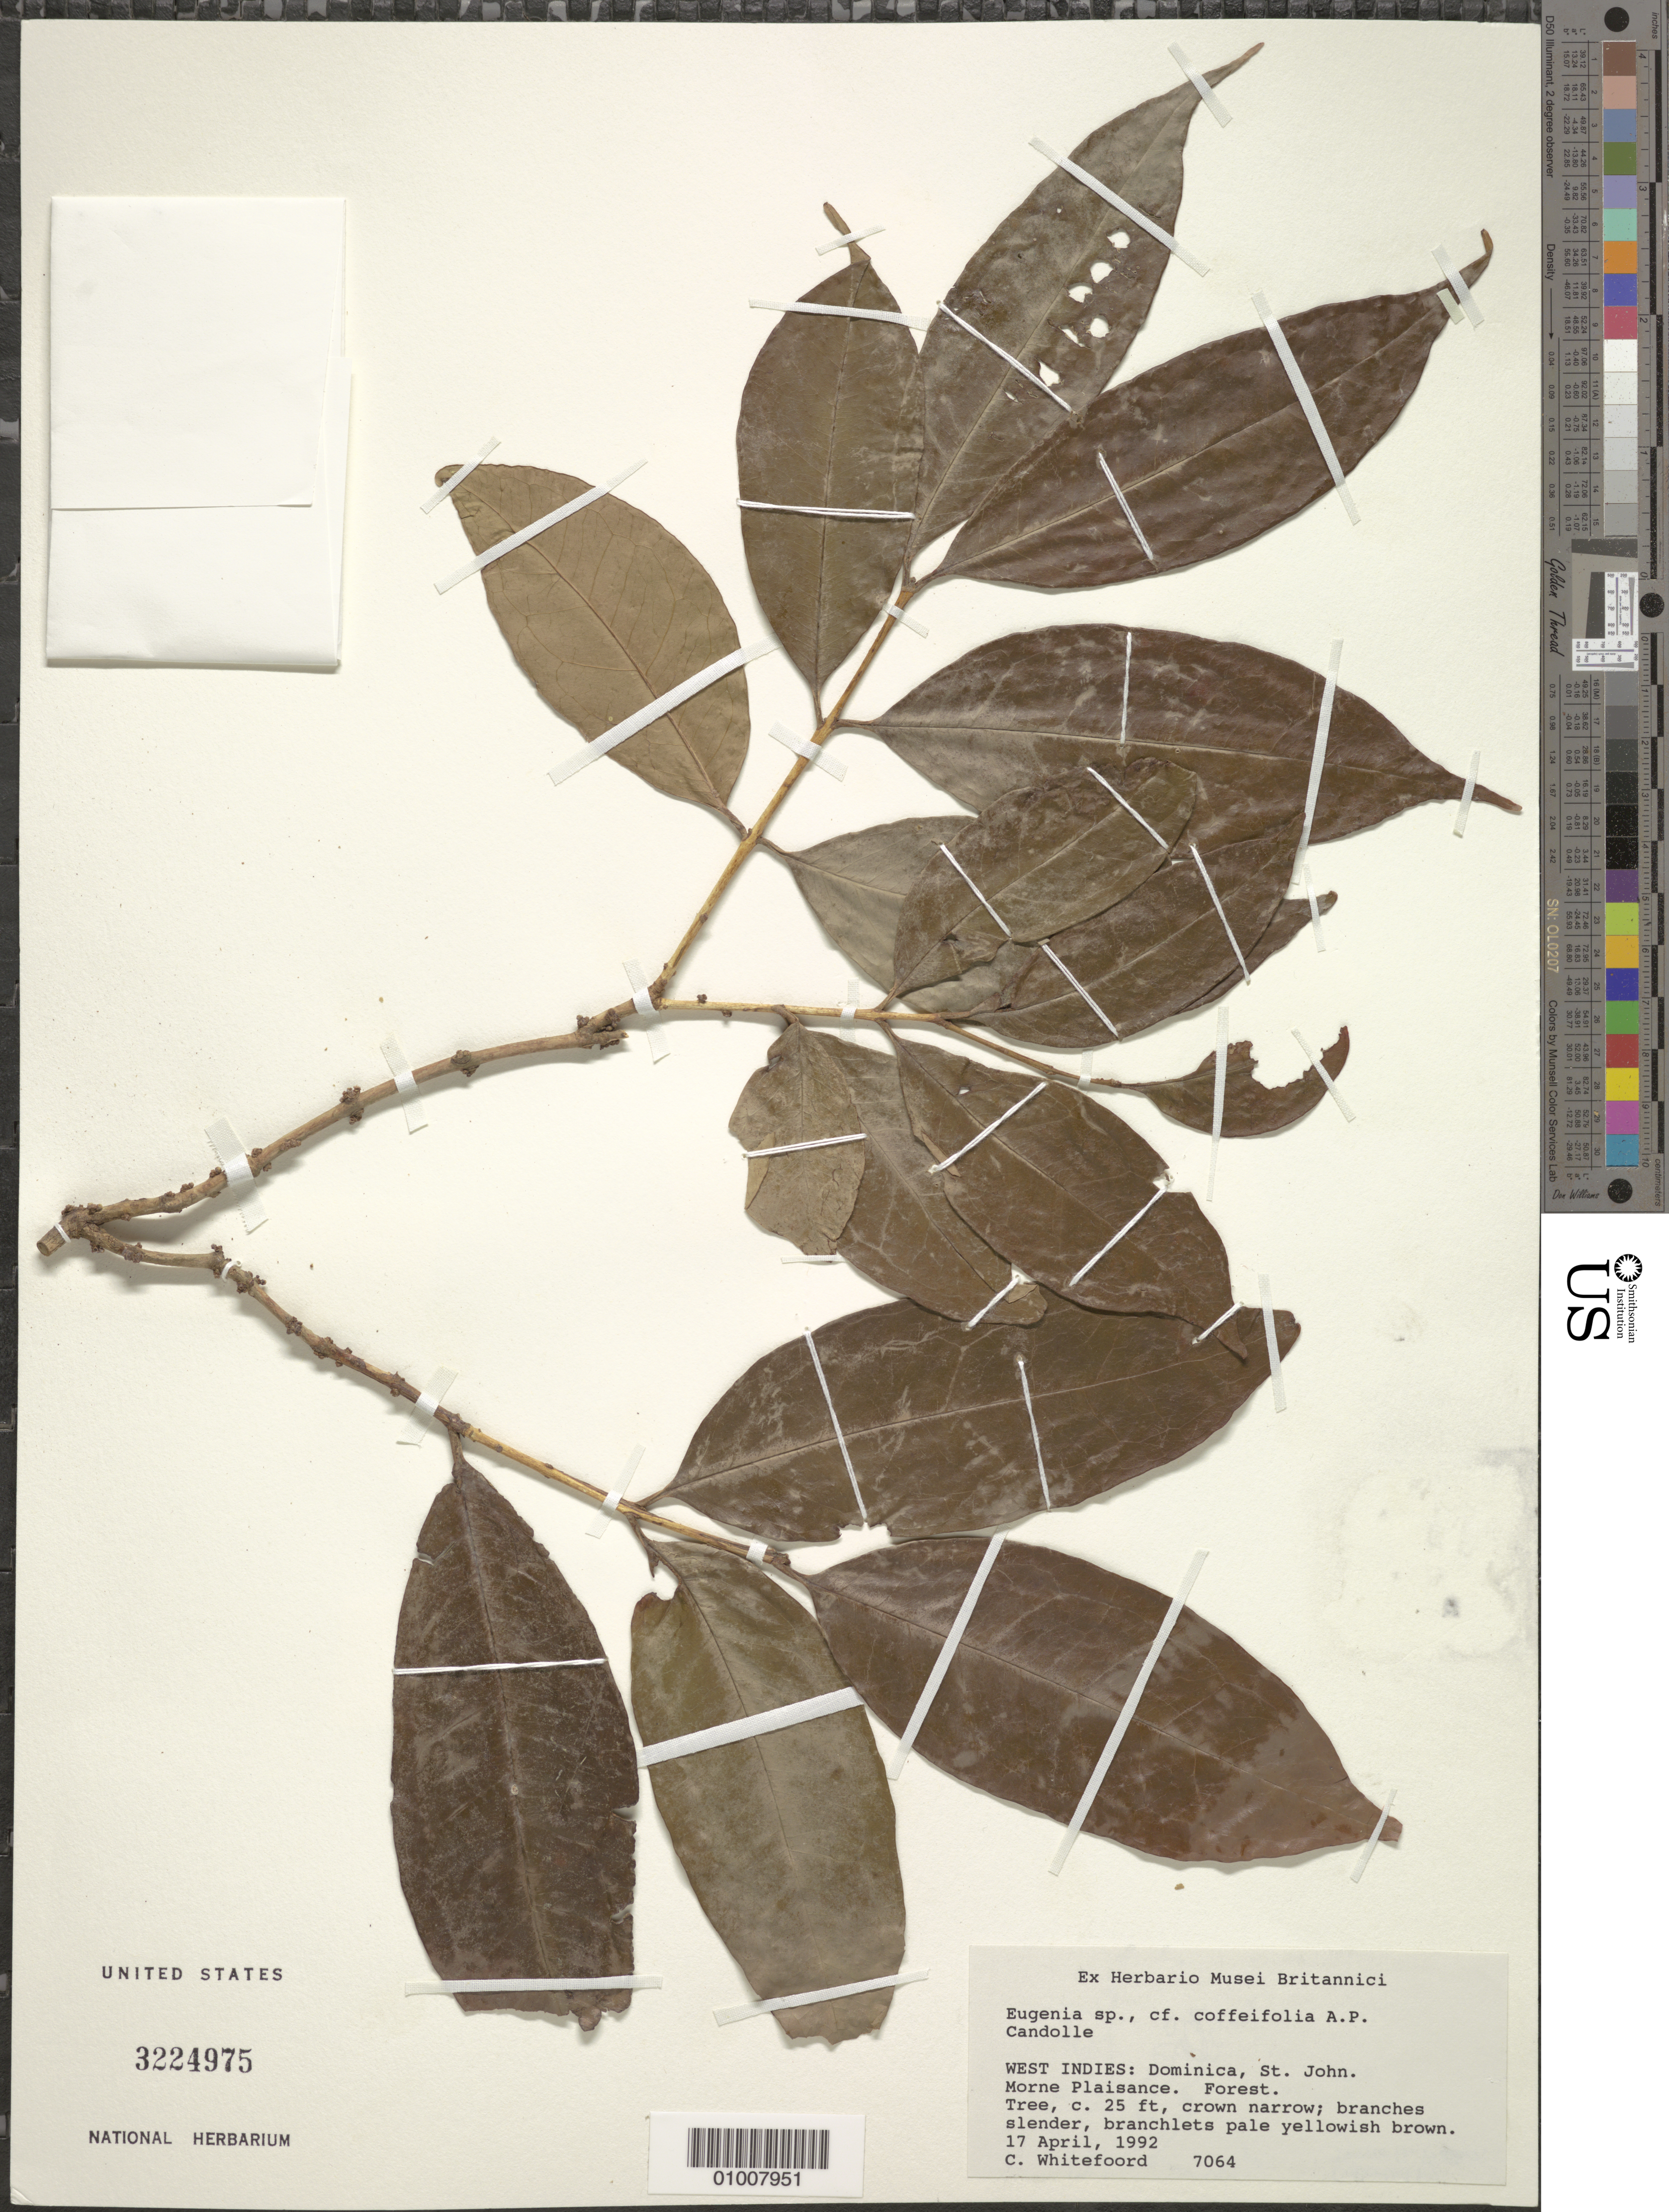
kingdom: Plantae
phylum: Tracheophyta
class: Magnoliopsida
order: Myrtales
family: Myrtaceae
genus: Eugenia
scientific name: Eugenia coffeifolia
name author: DC.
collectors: C. Whitefoord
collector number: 7064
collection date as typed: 17 Apr 1992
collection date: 1992-04-17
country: Dominica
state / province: St. John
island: Dominica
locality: Morne Plaisance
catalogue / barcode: US 3224975